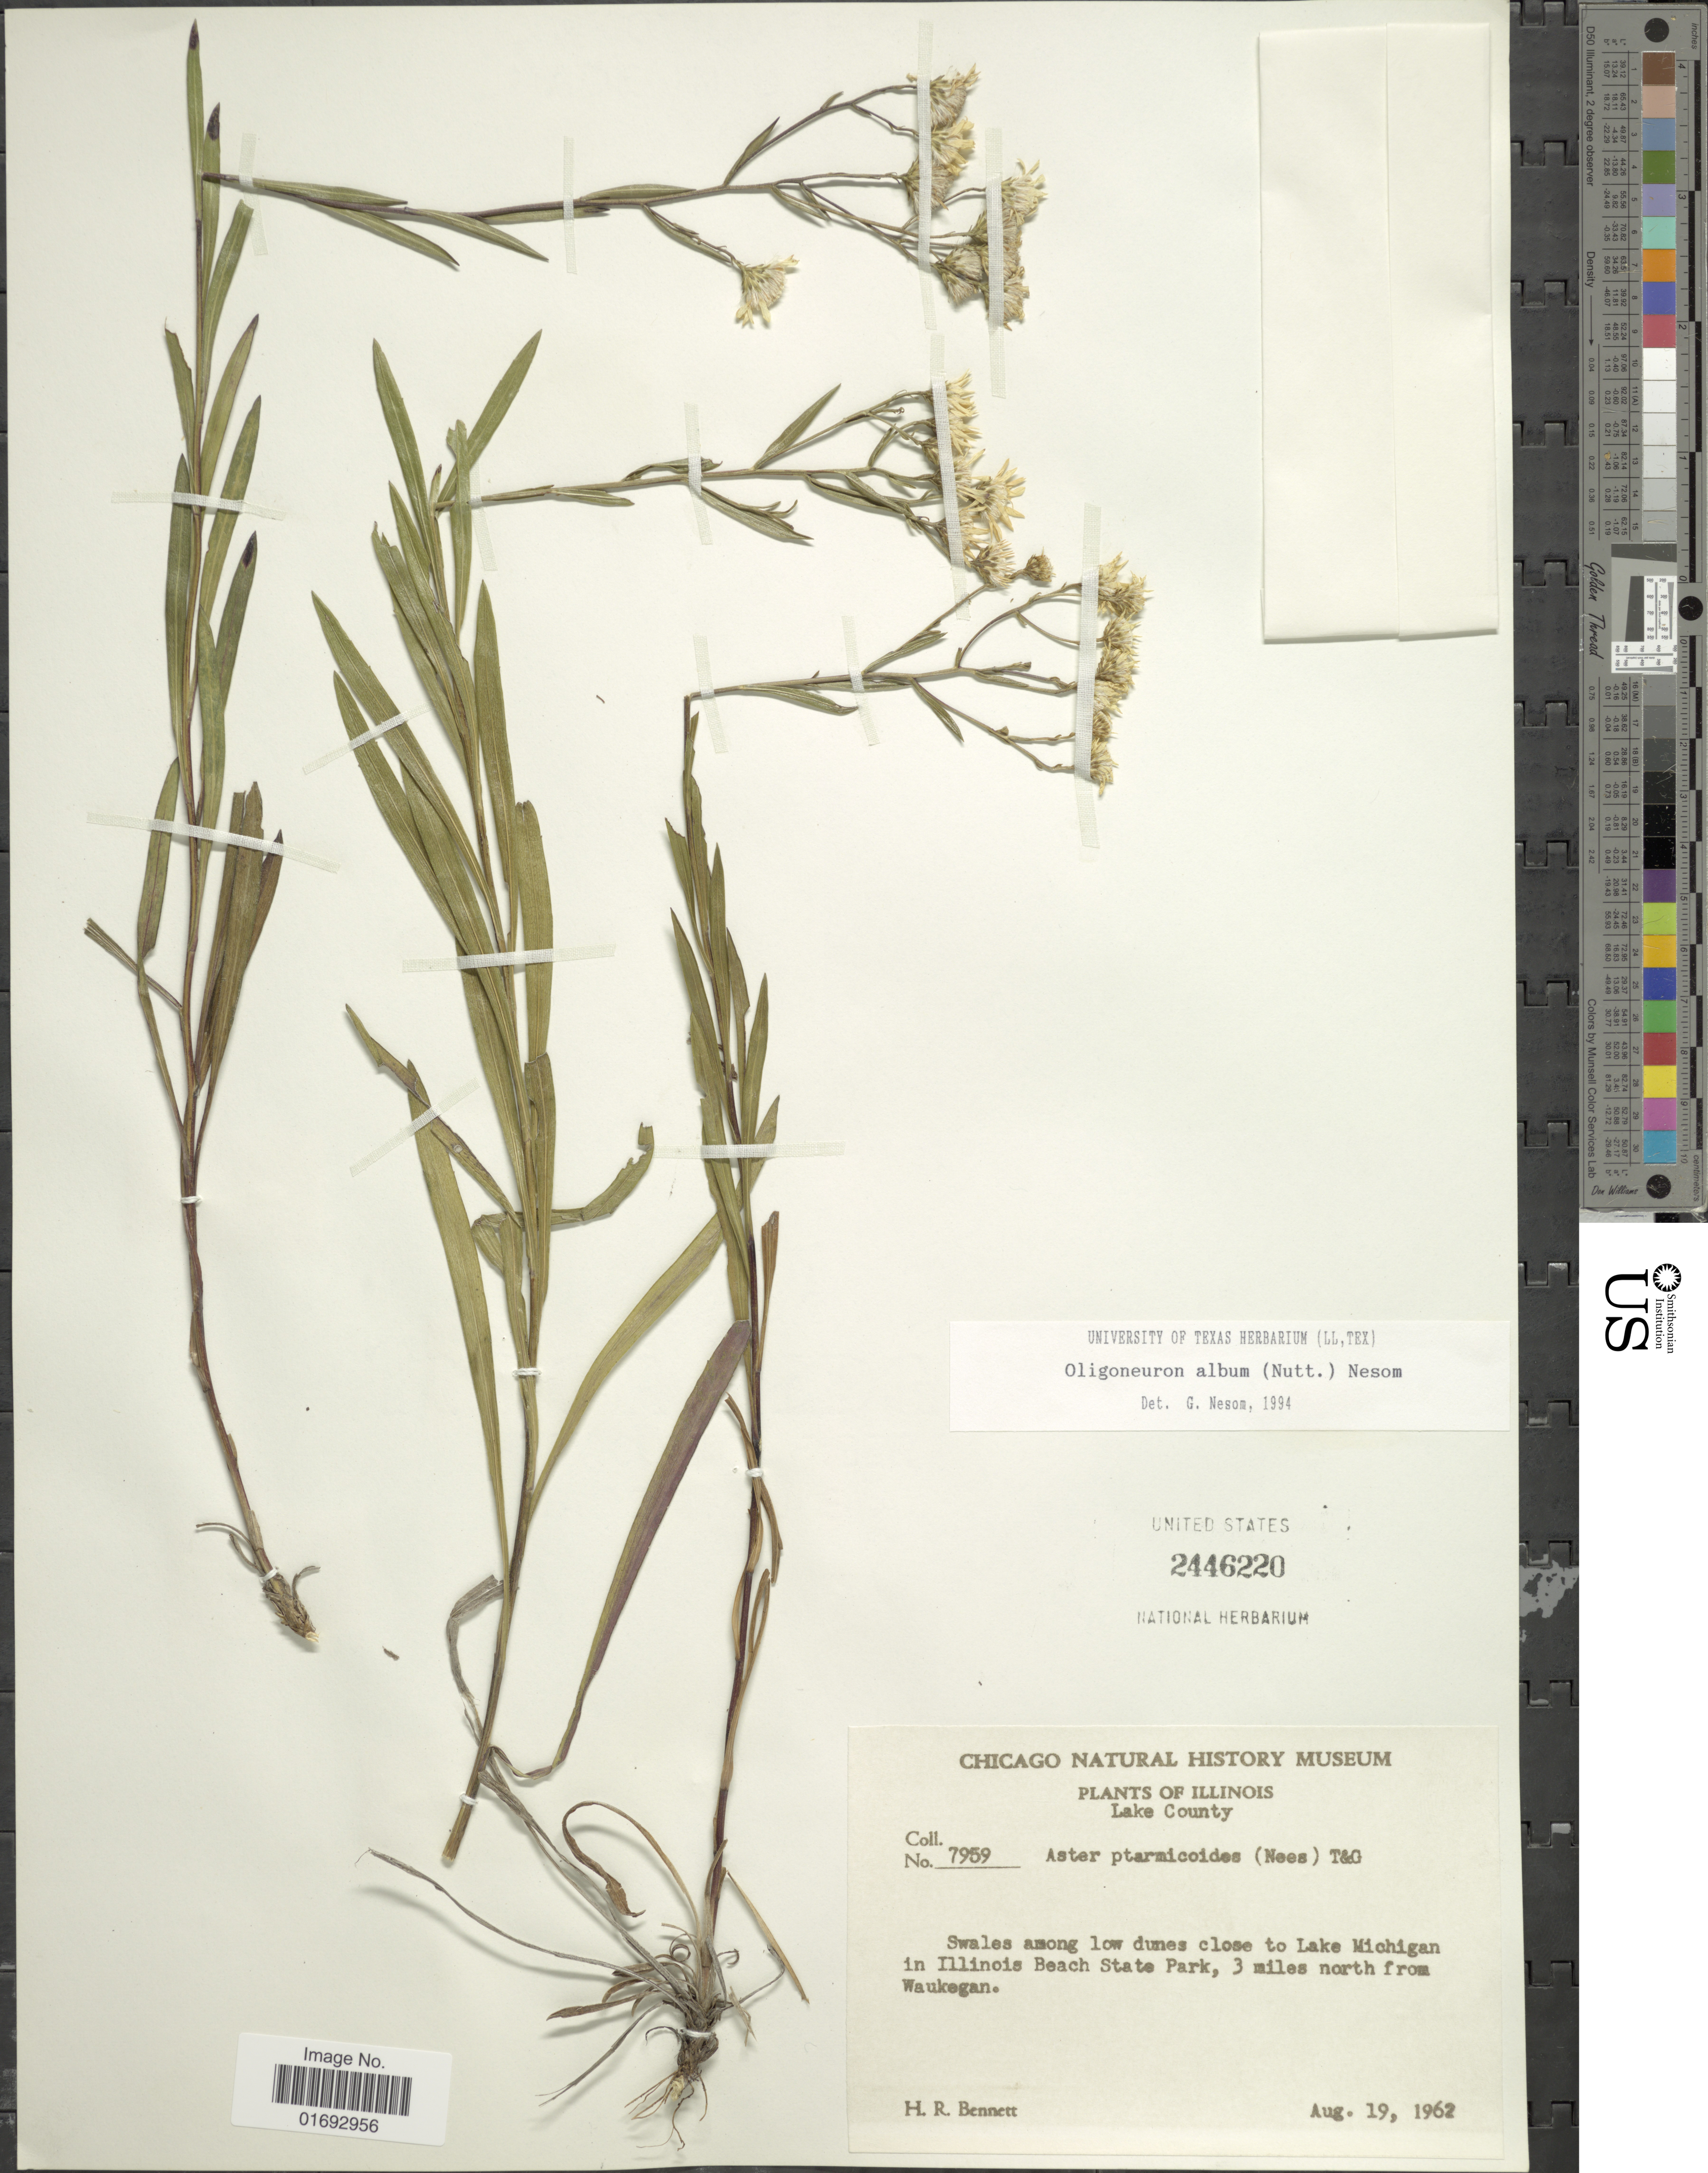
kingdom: Plantae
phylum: Tracheophyta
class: Magnoliopsida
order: Asterales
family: Asteraceae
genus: Oligoneuron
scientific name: Oligoneuron album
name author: (Nutt.) G.L. Nesom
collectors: H. R. Bennett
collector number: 7959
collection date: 1962-08-19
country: United States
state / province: Illinois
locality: Lake County, swales among low dunes close to Lake Michigan to Illinois Beach State Park, 3 miles north from Waukegan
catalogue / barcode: US 2446220